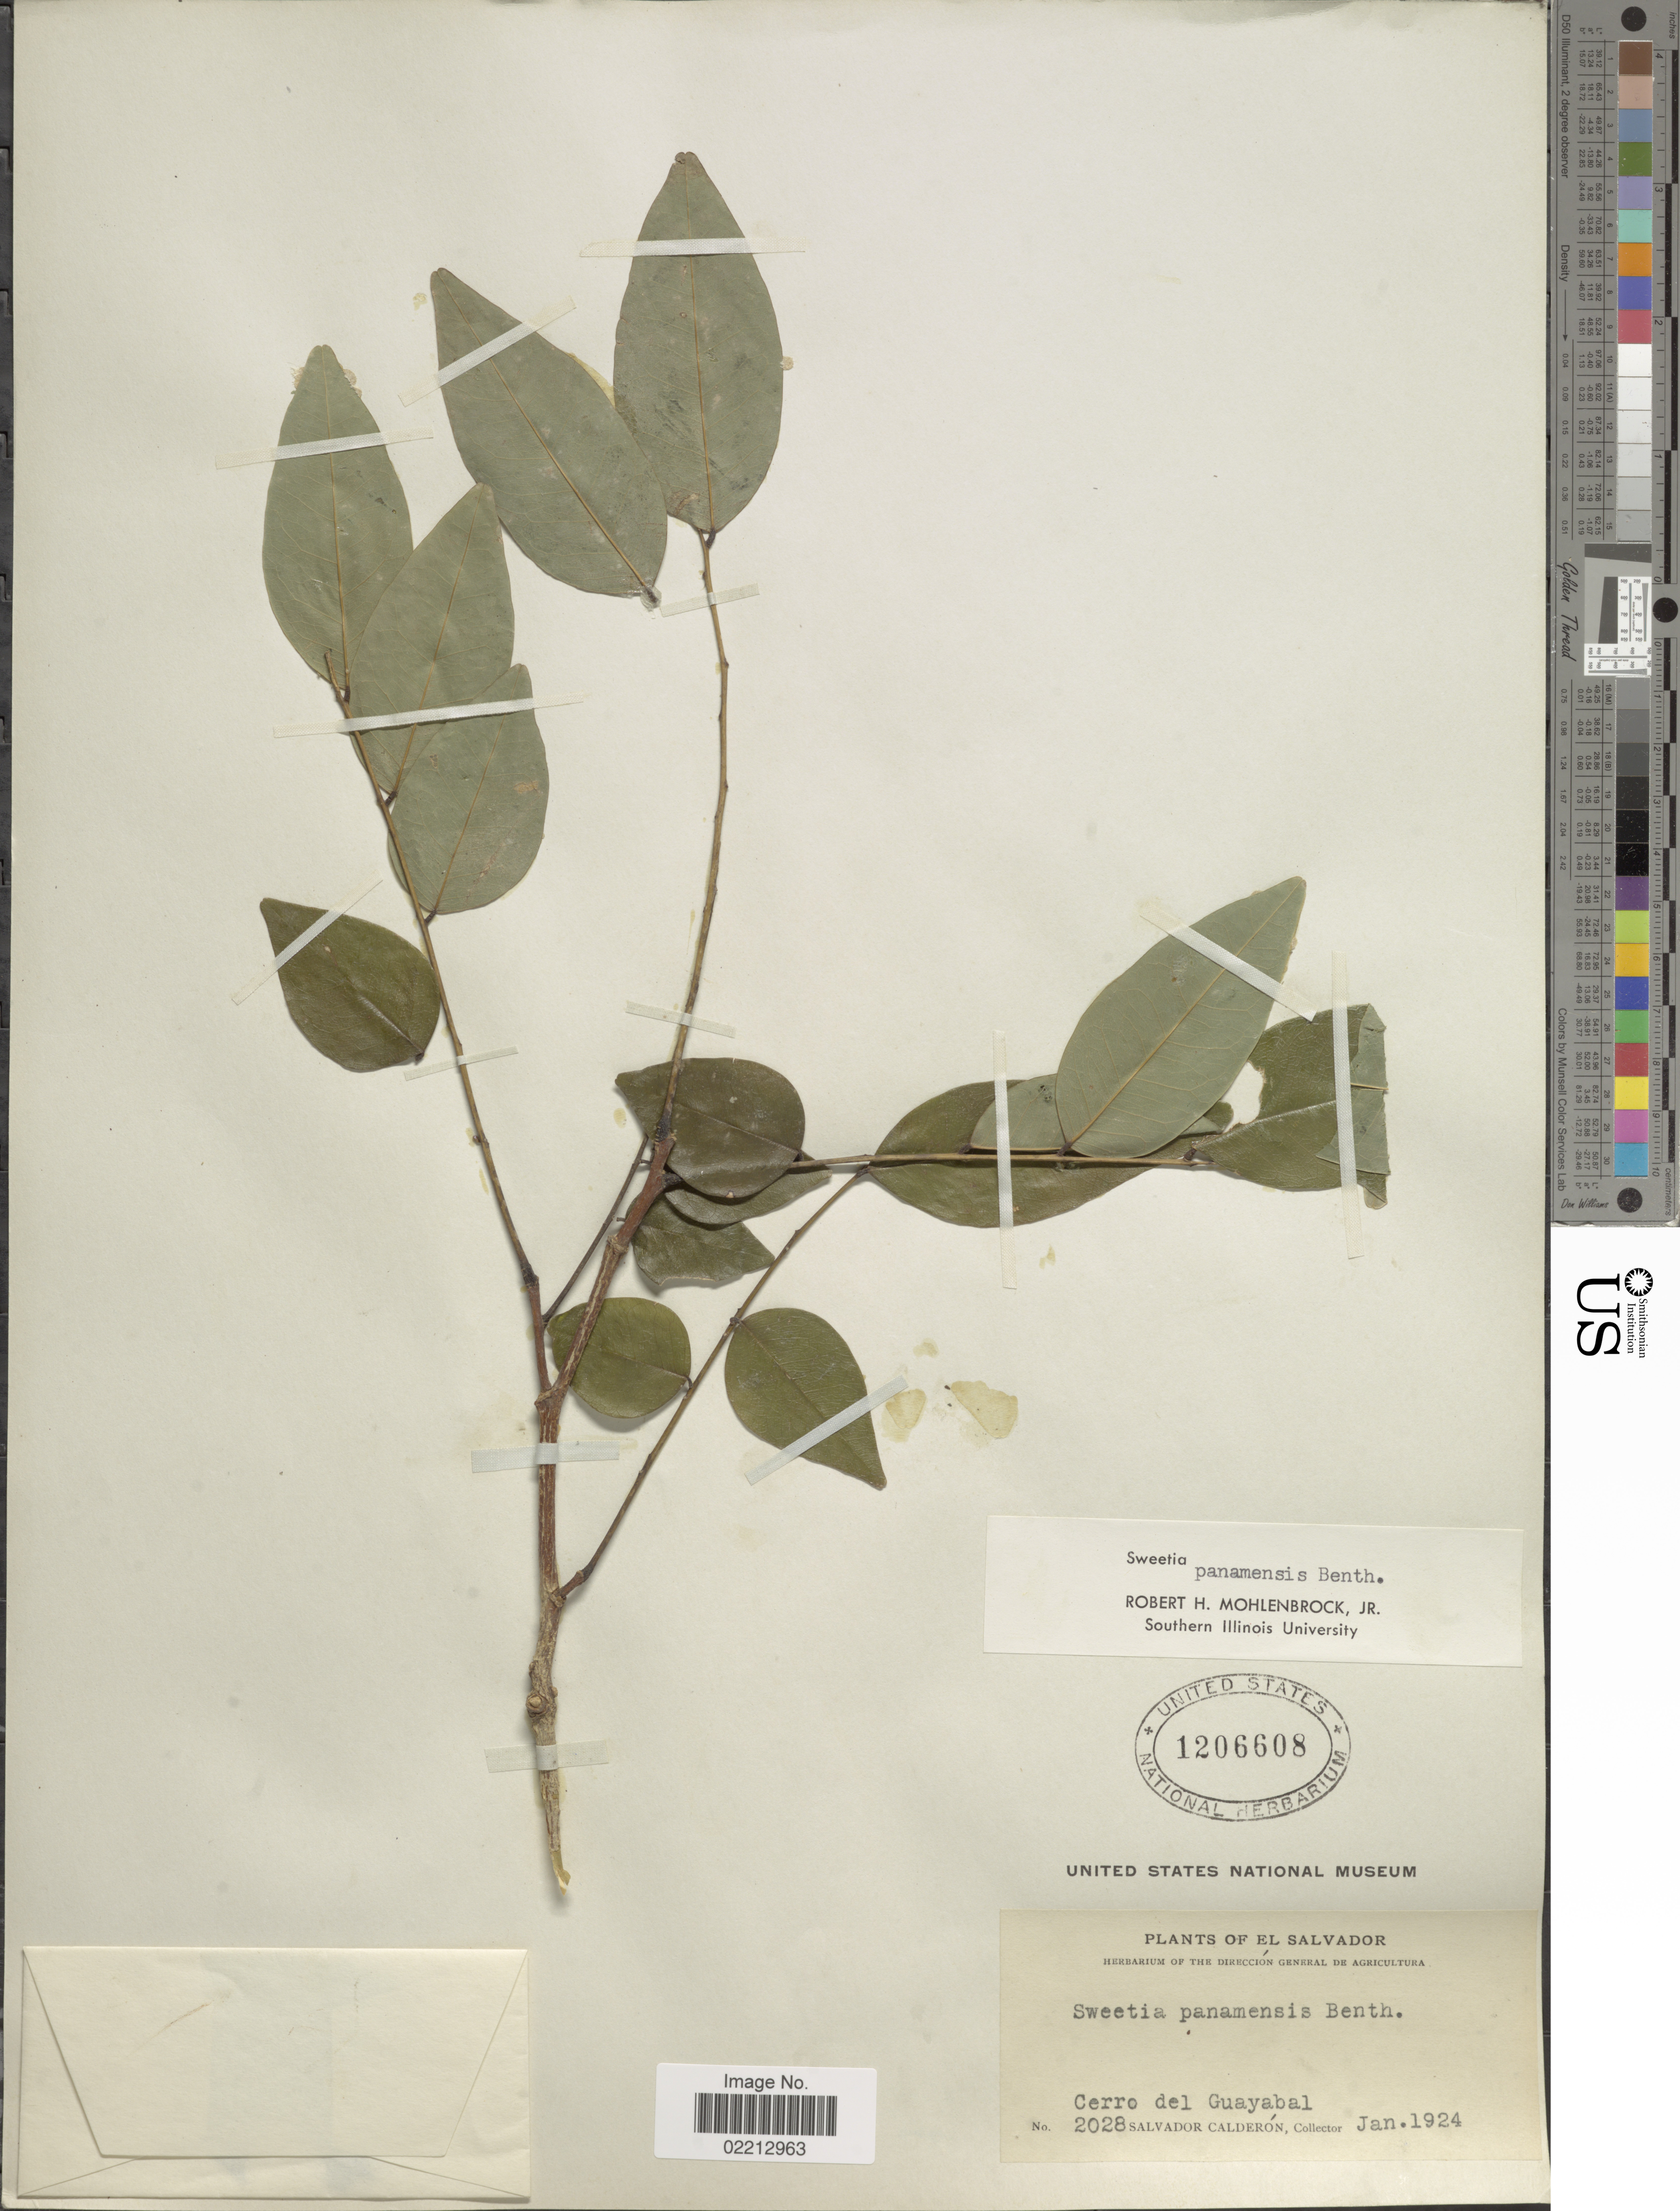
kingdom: Plantae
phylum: Tracheophyta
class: Magnoliopsida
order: Fabales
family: Fabaceae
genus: Acosmium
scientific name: Acosmium panamense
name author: (Benth.) Yakovlev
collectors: S. Calderón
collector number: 2028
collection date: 1924-01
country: El Salvador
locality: Cerro del Guayabal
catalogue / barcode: US 1206608